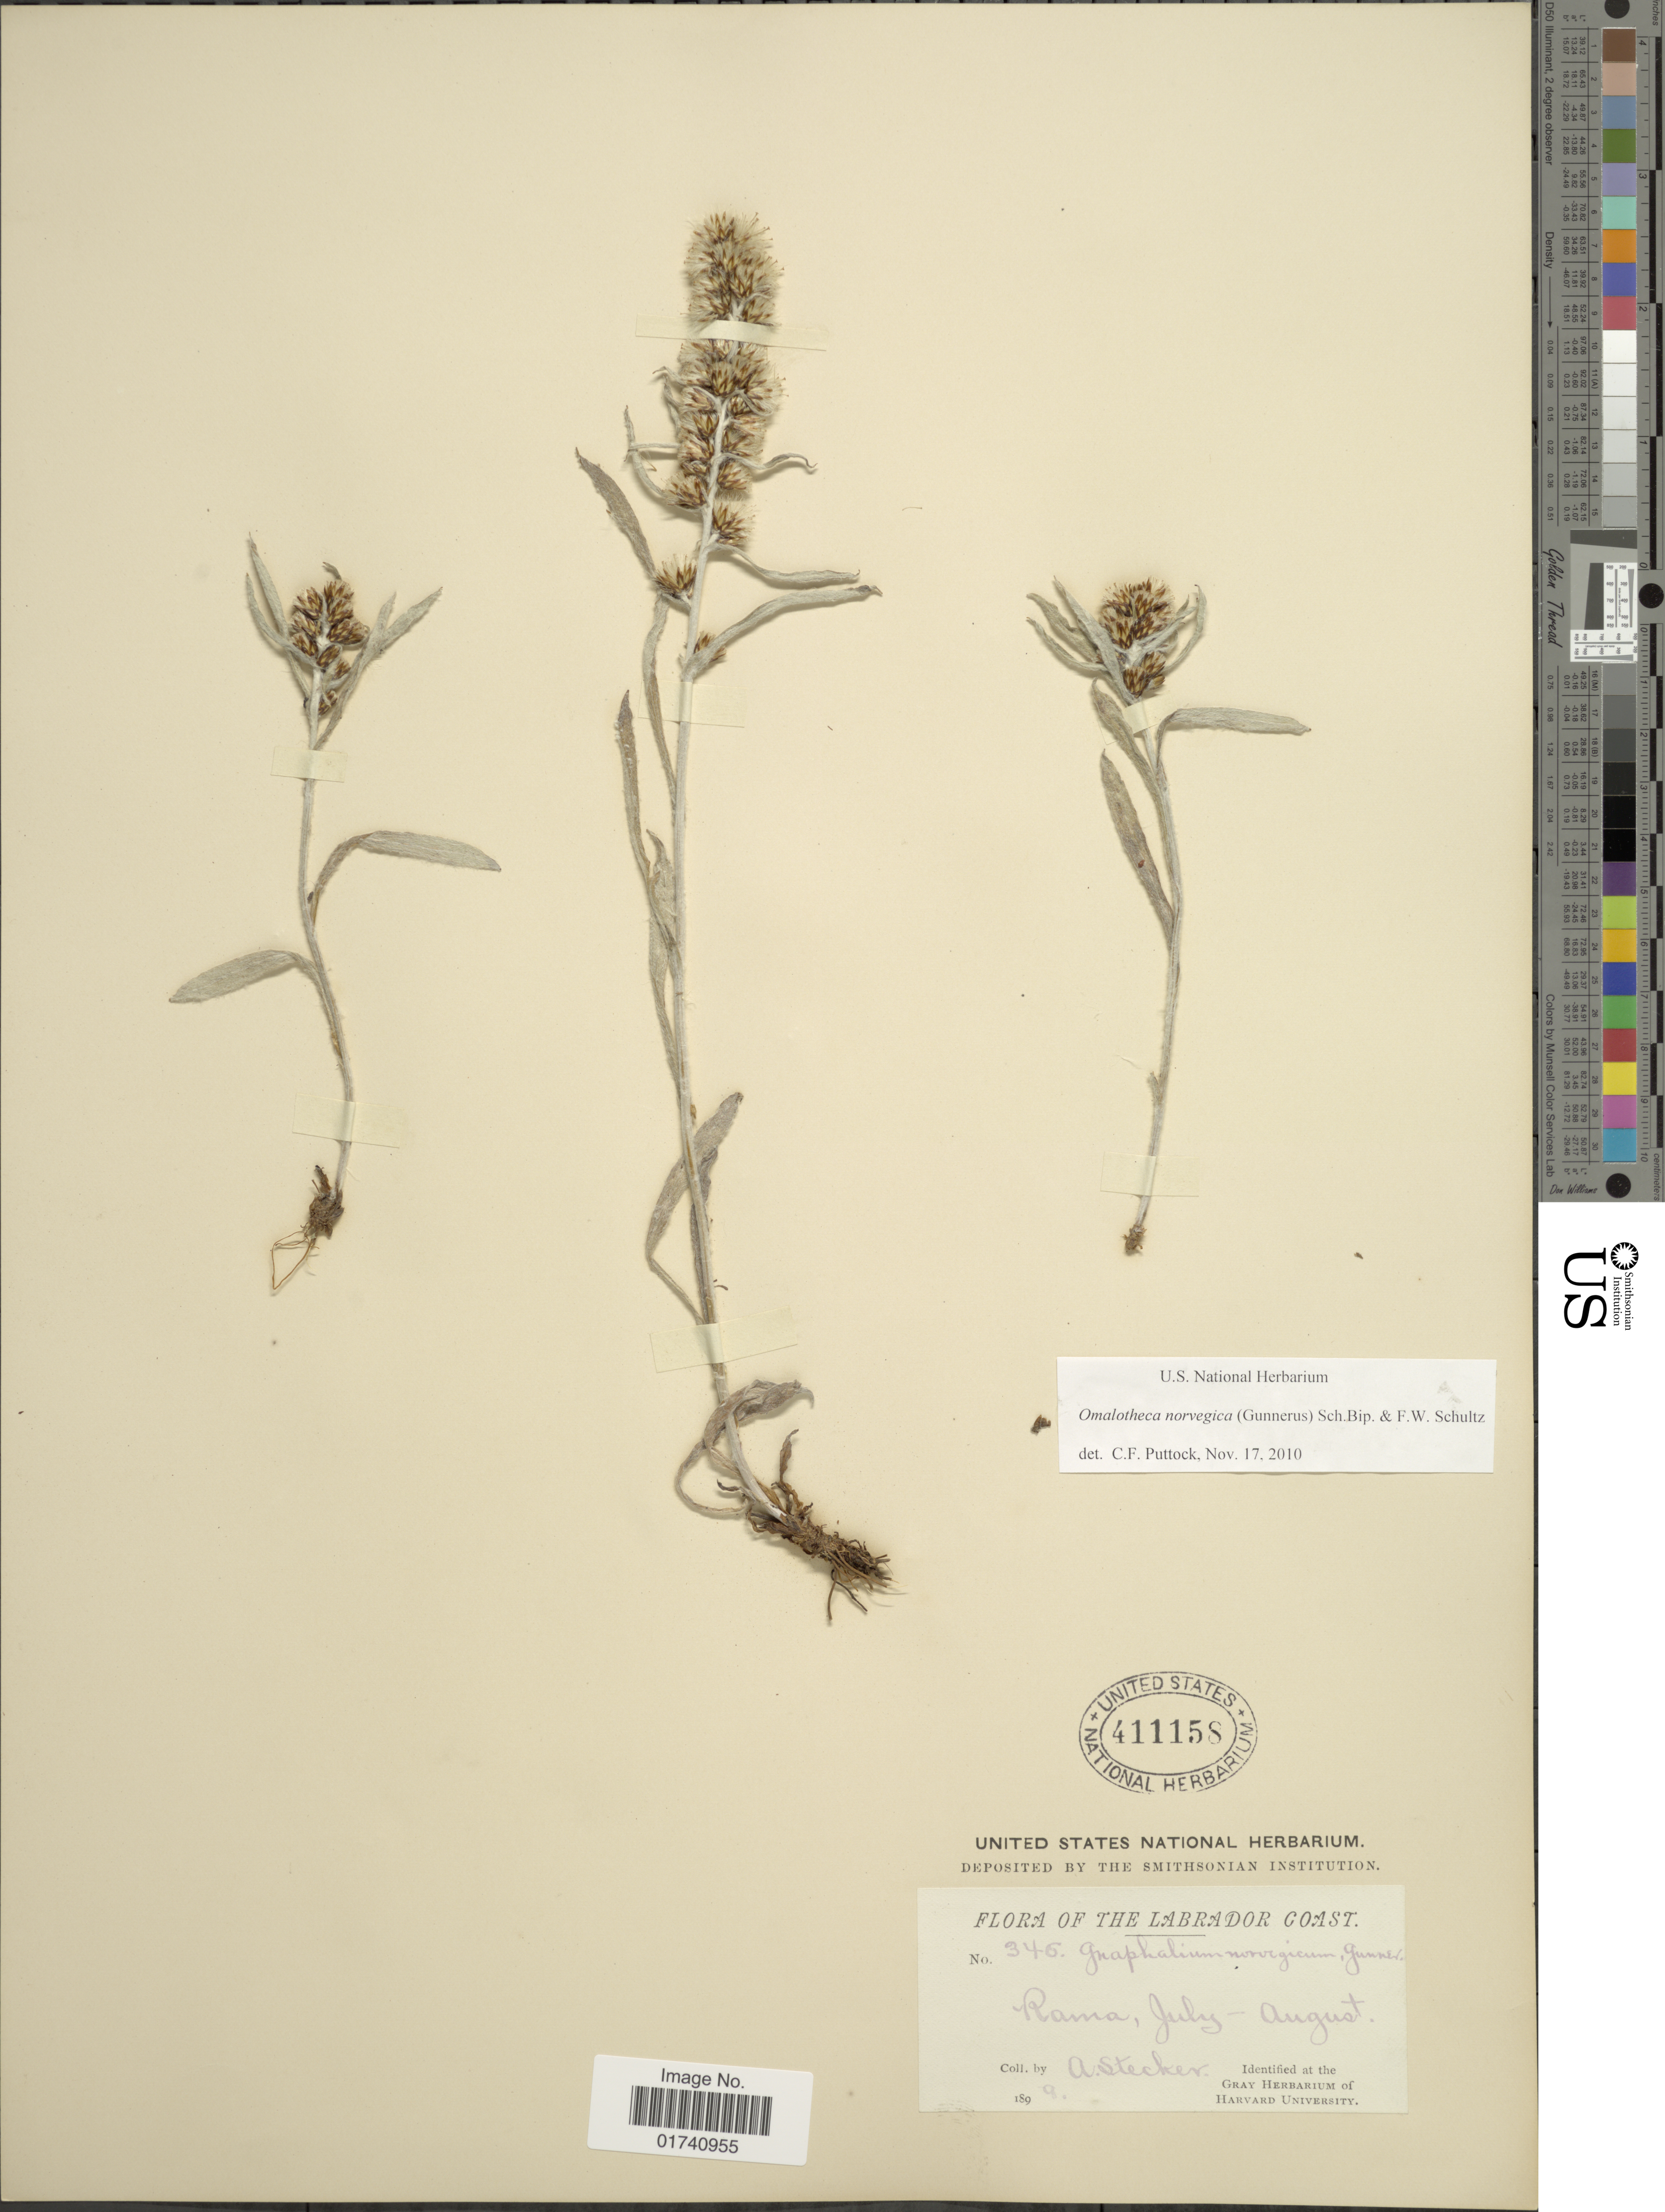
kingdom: Plantae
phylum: Tracheophyta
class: Magnoliopsida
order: Asterales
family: Asteraceae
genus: Omalotheca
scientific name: Omalotheca norvegica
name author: (Gunnerus) Sch. Bip. & F.W. Schultz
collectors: A. Stecker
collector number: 346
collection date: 1898-07/1898-08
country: Canada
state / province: Newfoundland and Labrador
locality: Labrador Coast. Rama.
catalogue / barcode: US 411158